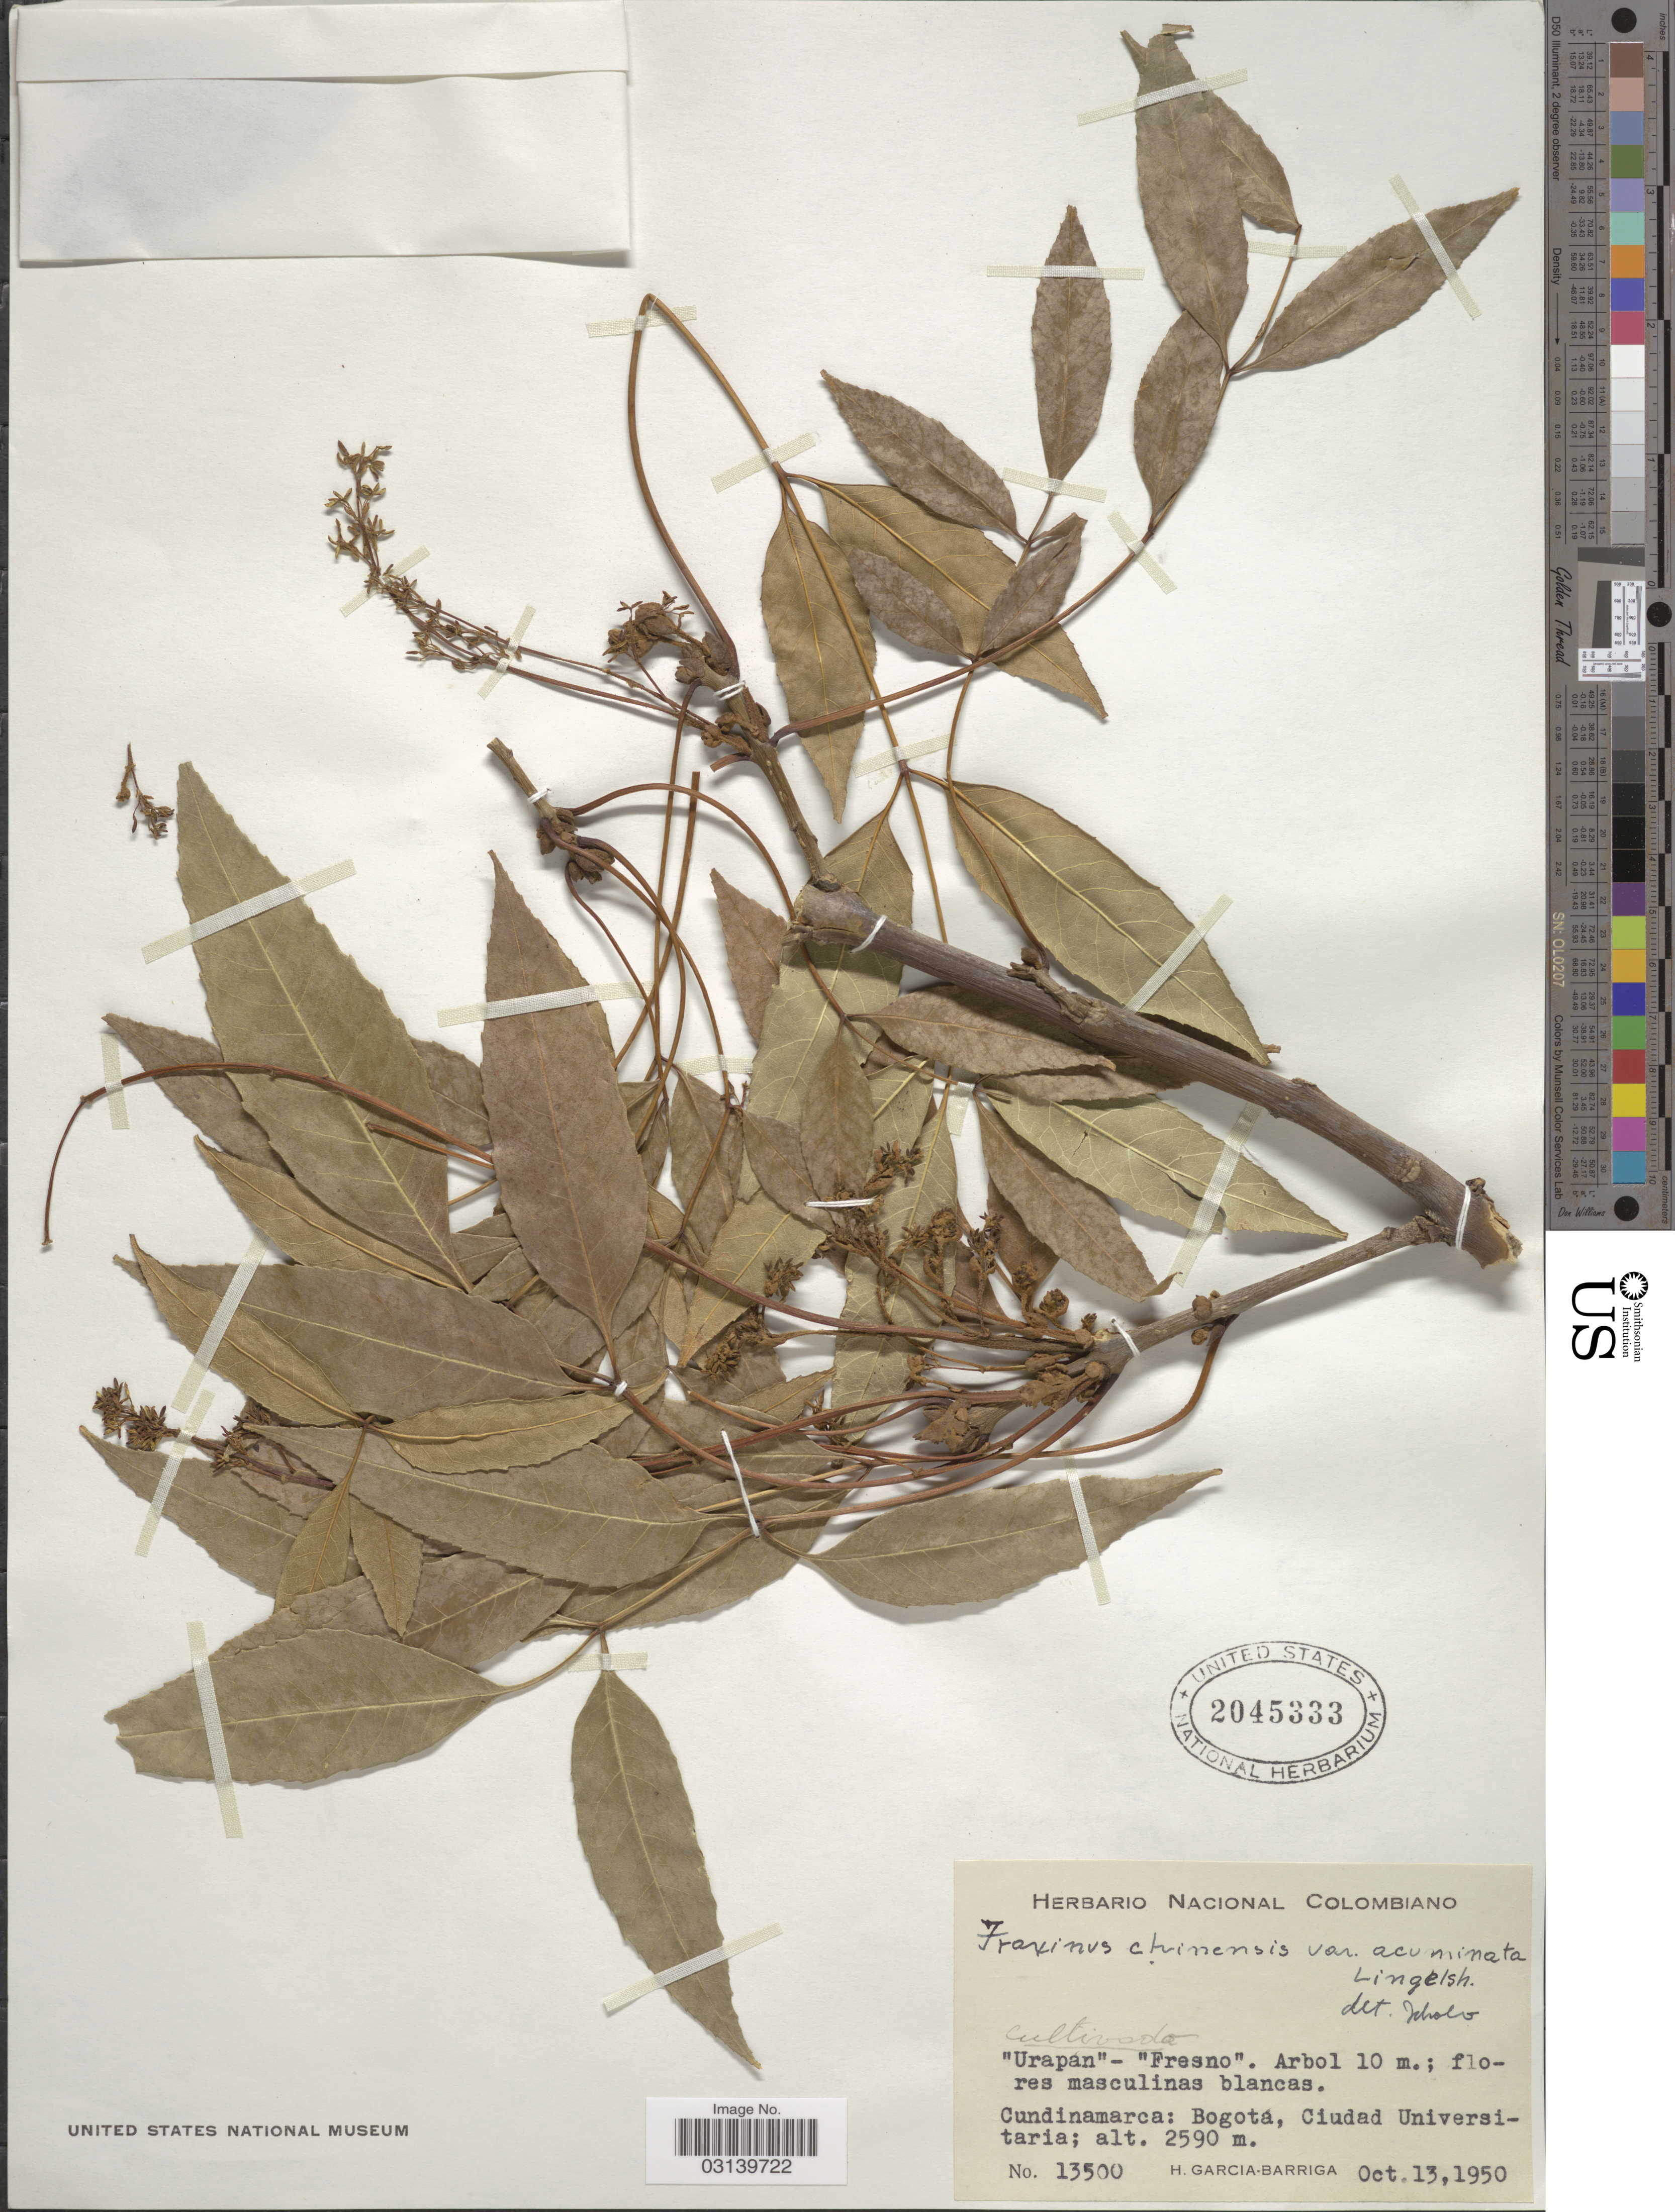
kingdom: Plantae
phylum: Tracheophyta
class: Magnoliopsida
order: Lamiales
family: Oleaceae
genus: Fraxinus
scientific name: Fraxinus chinensis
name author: Roxb.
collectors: H. García Barriga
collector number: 13500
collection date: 1950-10-13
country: Colombia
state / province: Cundinamarca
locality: Bogotá, Ciudad Universitaria.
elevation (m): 2590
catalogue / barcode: US 2045333